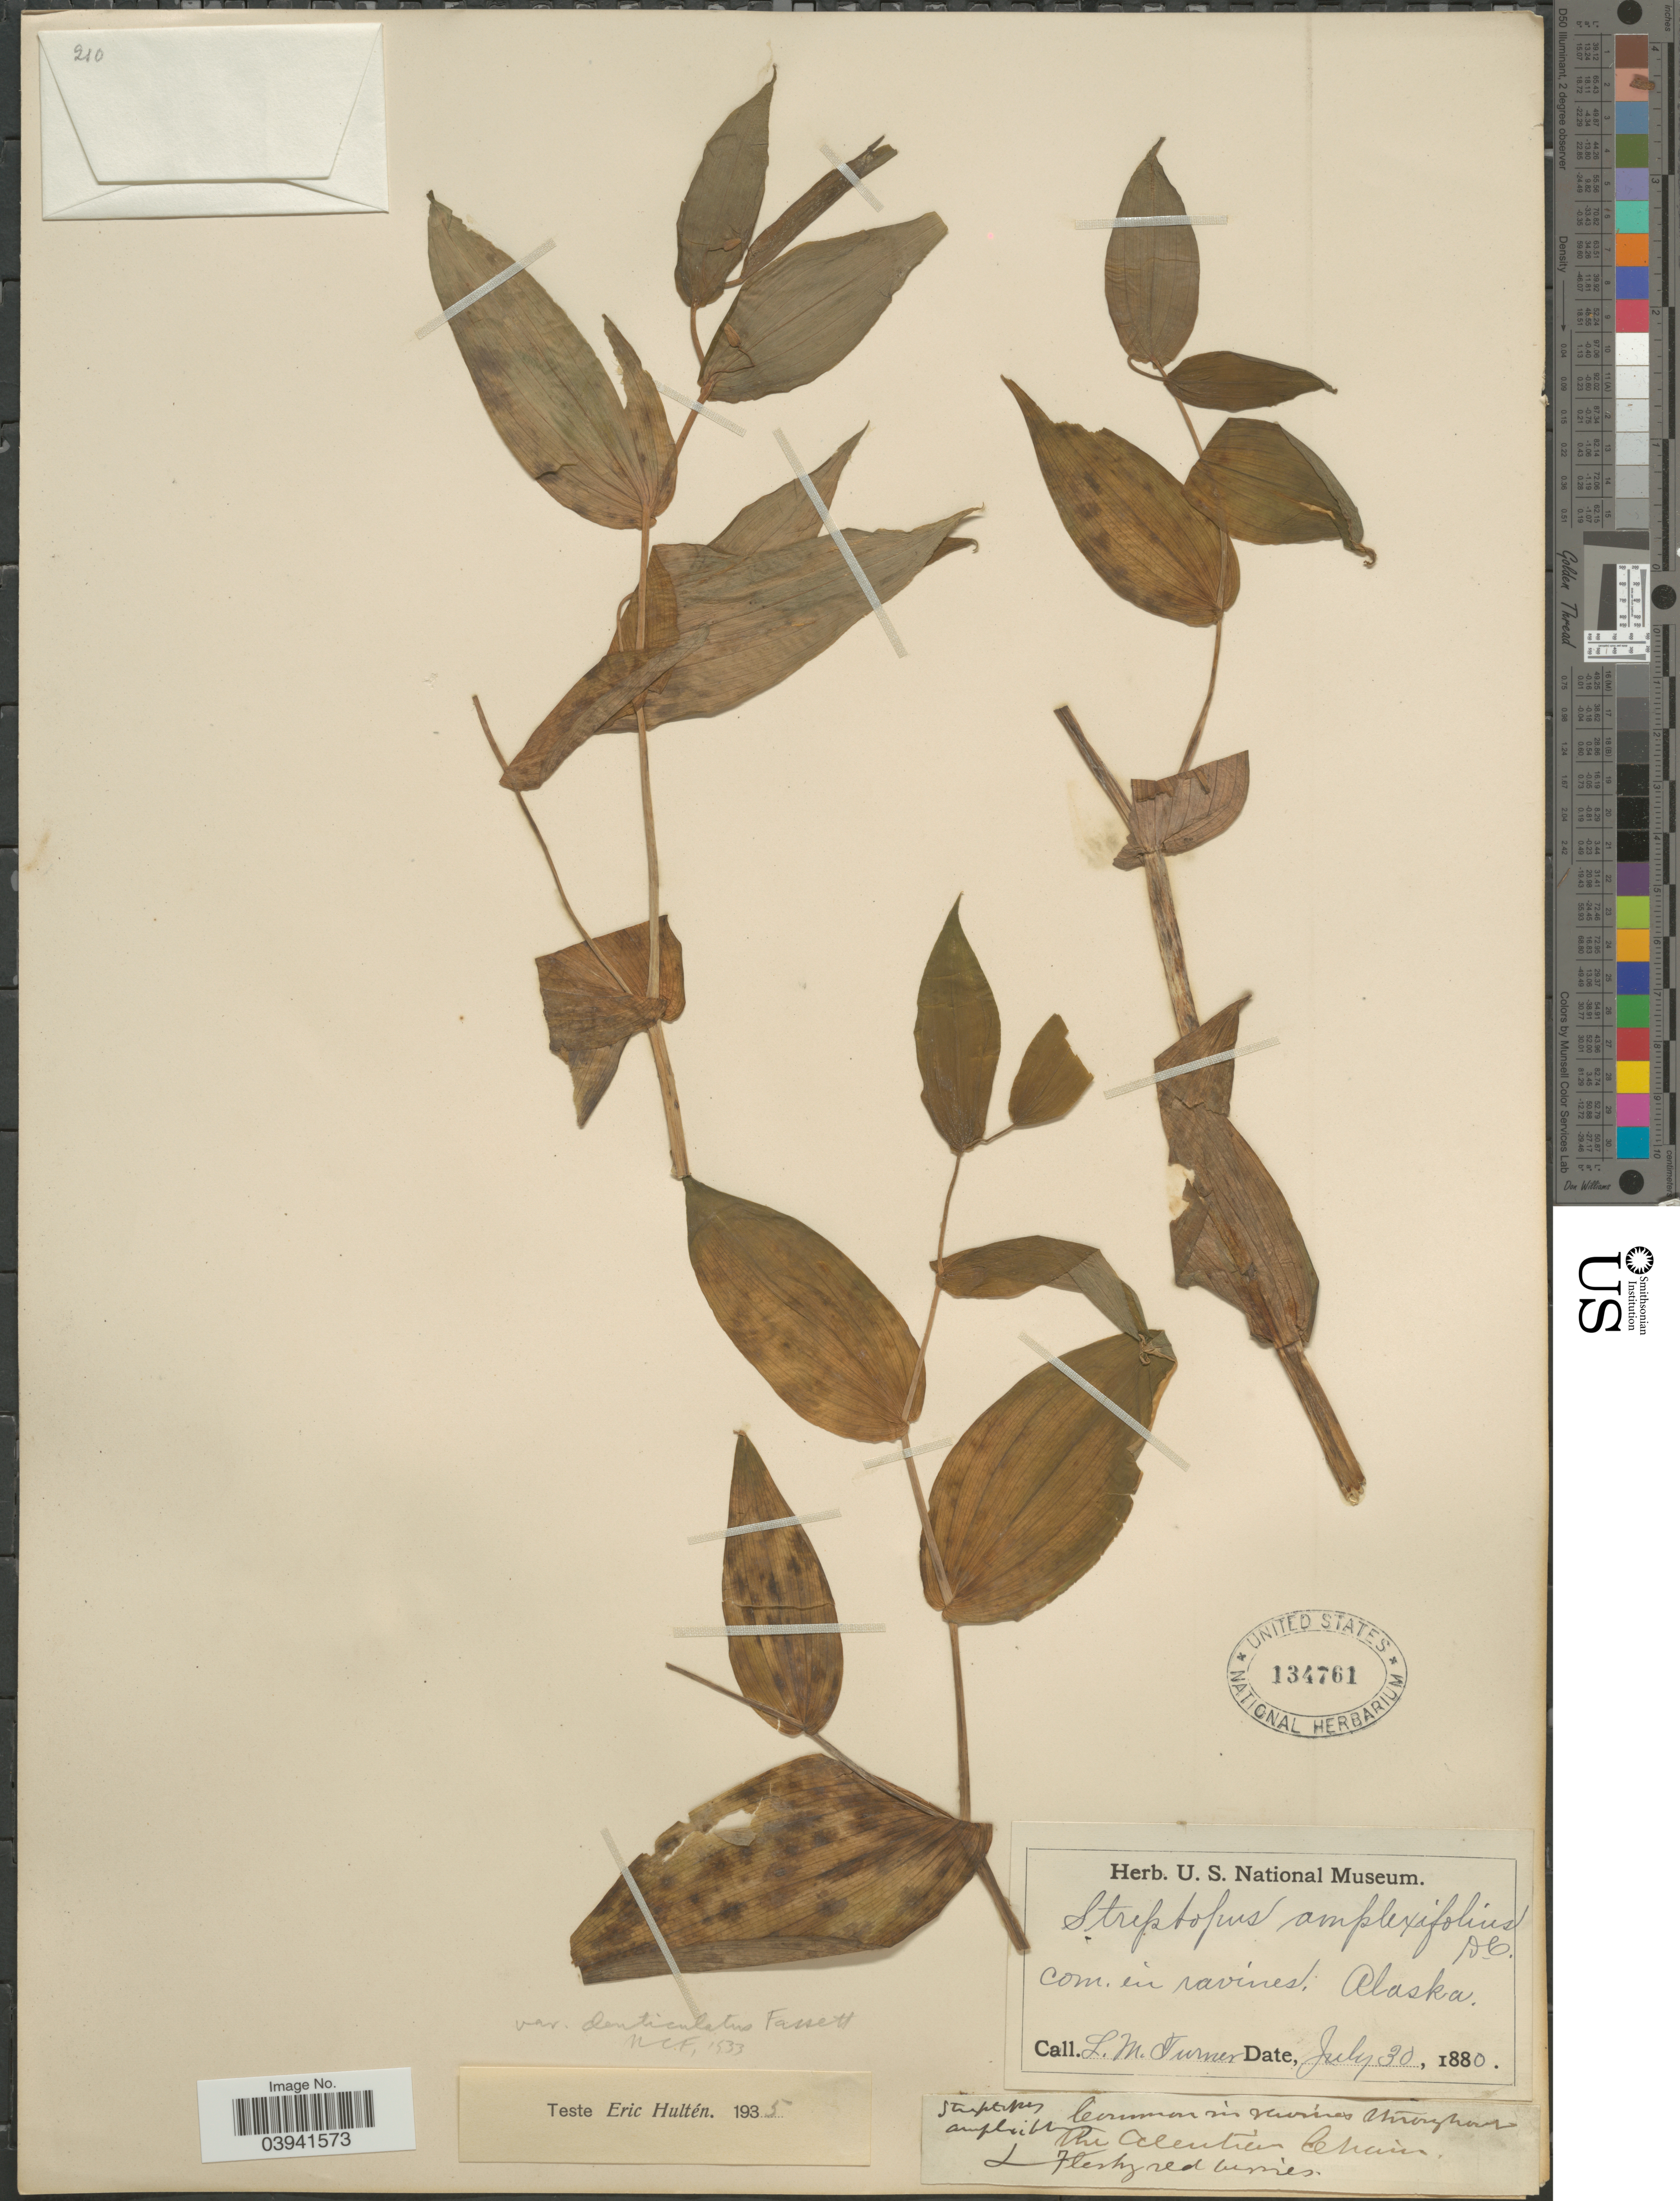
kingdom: Plantae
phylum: Tracheophyta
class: Liliopsida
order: Liliales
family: Liliaceae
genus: Streptopus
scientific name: Streptopus amplexifolius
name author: (L.) DC.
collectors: L. M. Turner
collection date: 1880-07-30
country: United States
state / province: Alaska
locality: The Aleutian Chain.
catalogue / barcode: US 134761